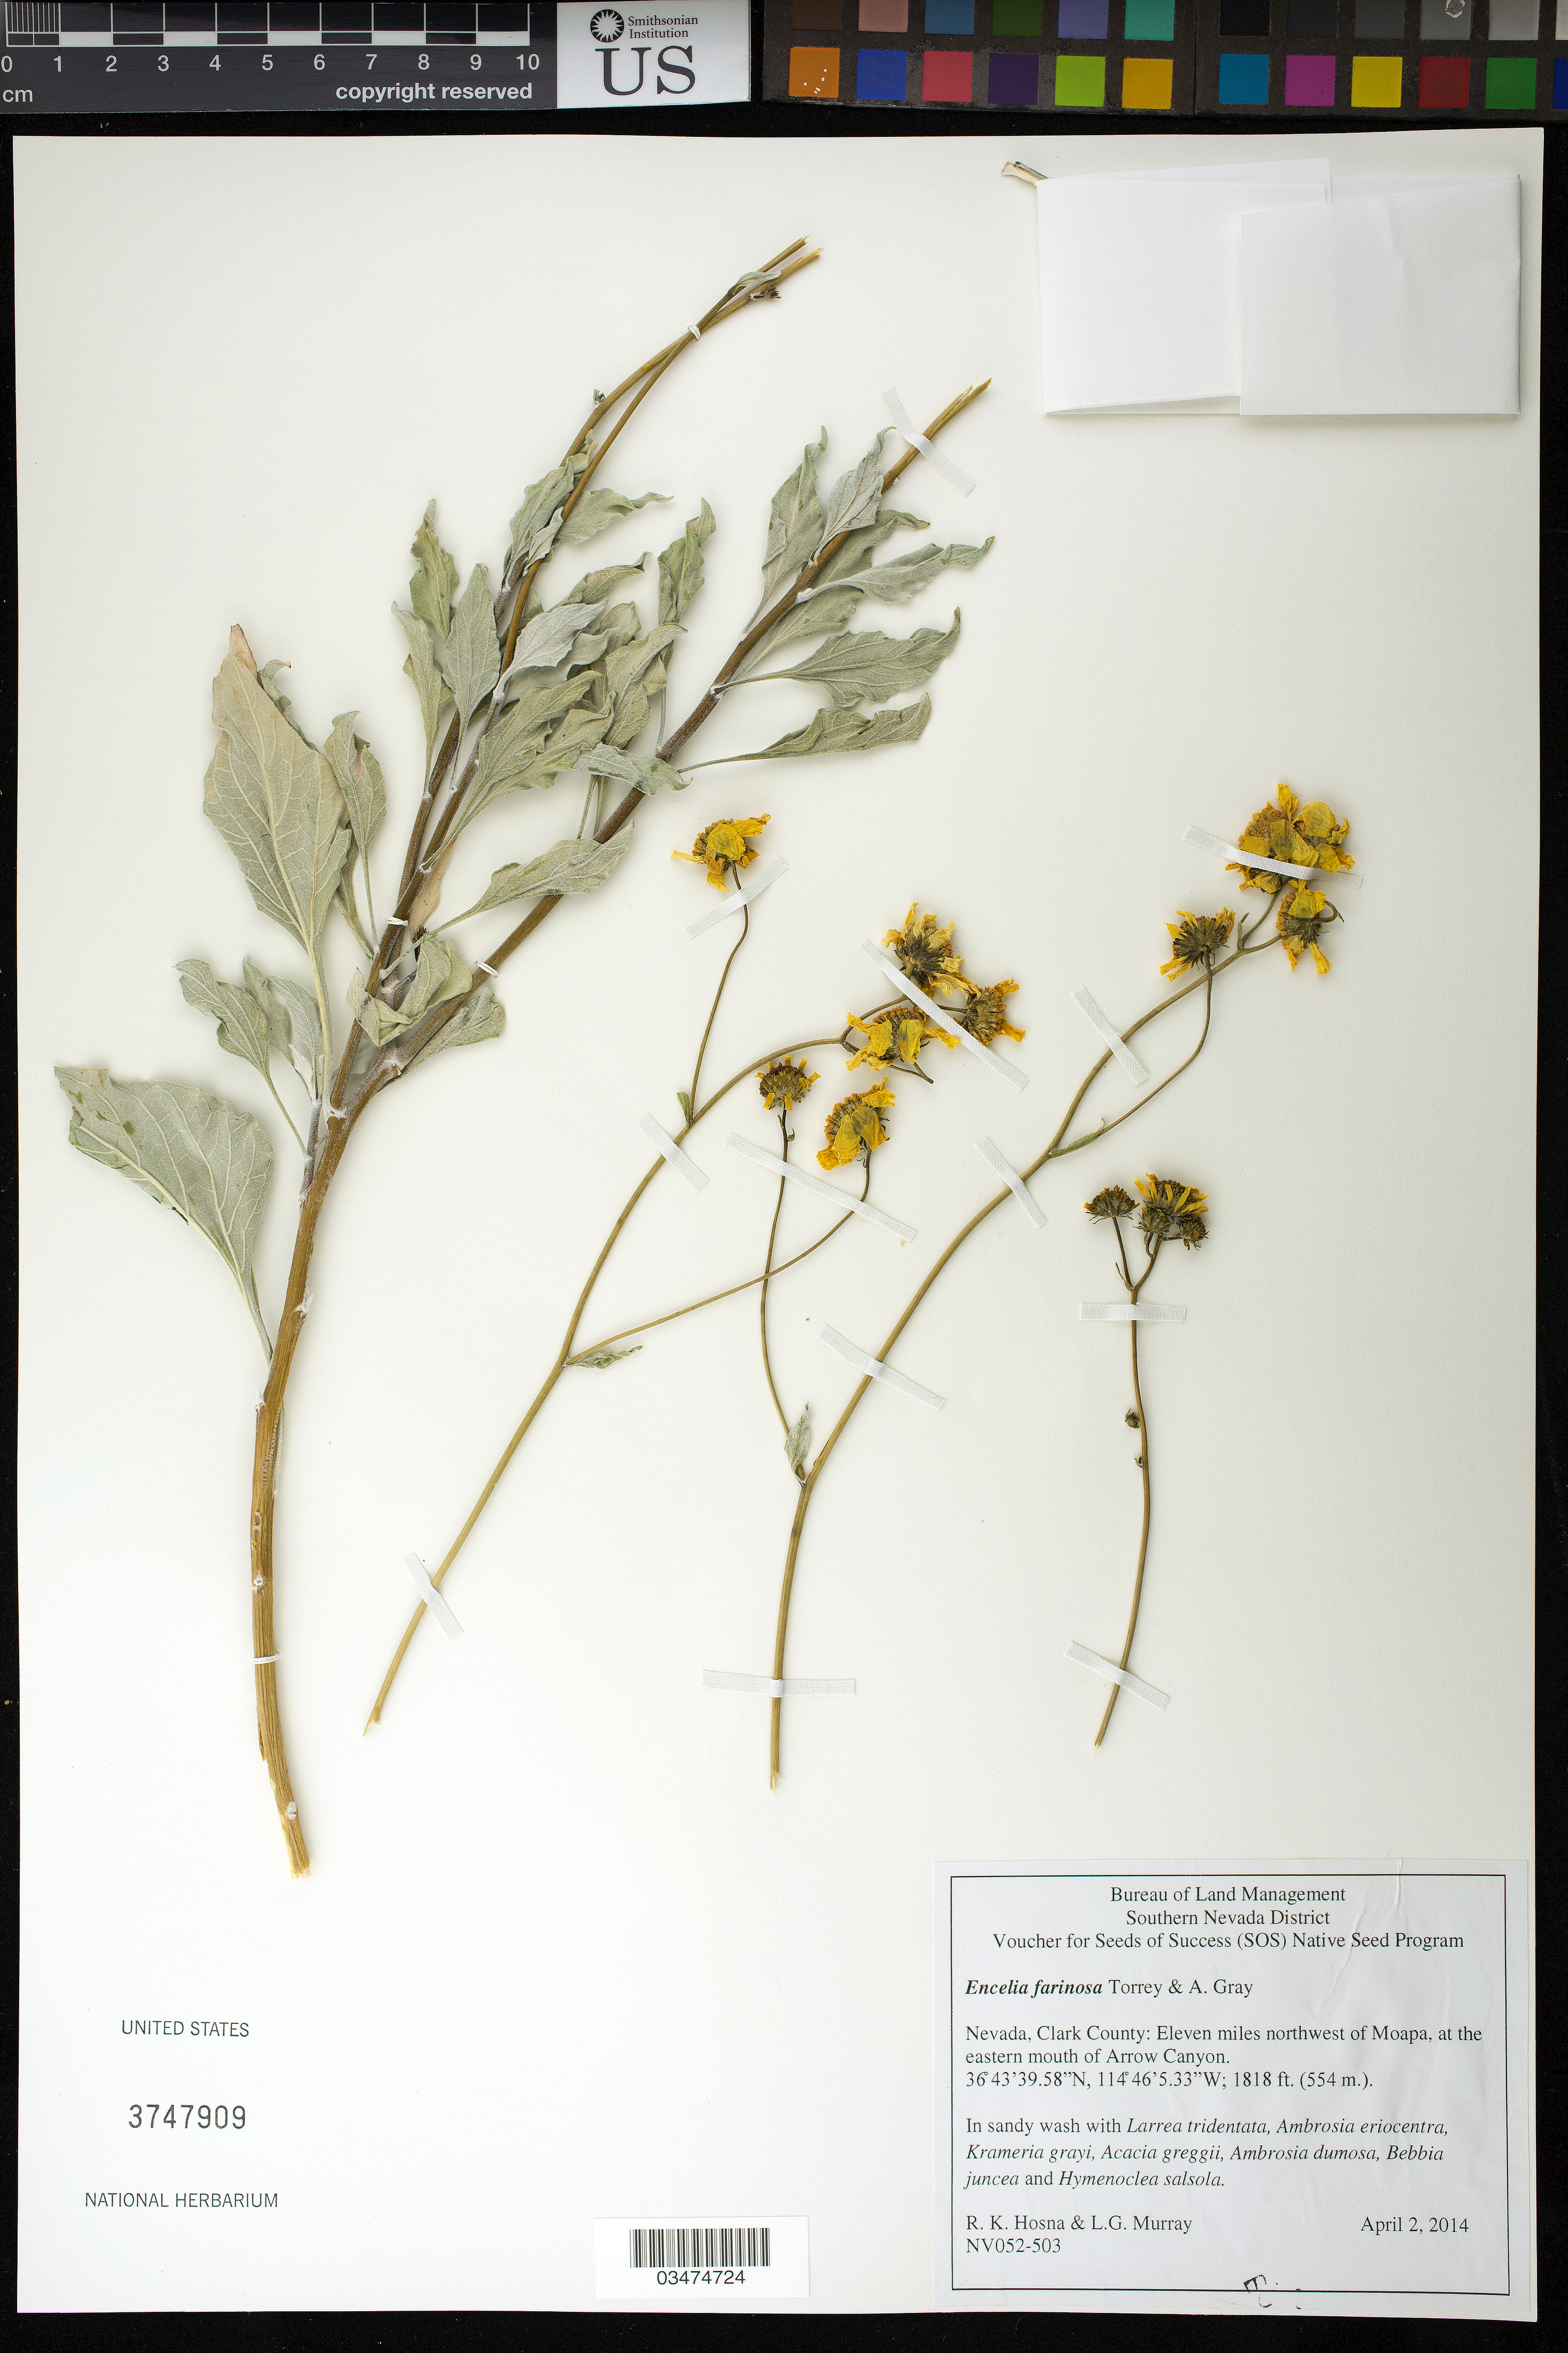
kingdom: Plantae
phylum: Tracheophyta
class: Magnoliopsida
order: Asterales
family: Asteraceae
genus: Encelia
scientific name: Encelia farinosa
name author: A. Gray ex Torr.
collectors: R. Hosna & L. Murray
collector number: NV052-503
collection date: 2014-04-02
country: United States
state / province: Nevada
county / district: Clark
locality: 12 mi. NW of Moapa, at the eastern mouth of Arrow Canyon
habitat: Sandy wash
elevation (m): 554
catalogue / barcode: US 3747909